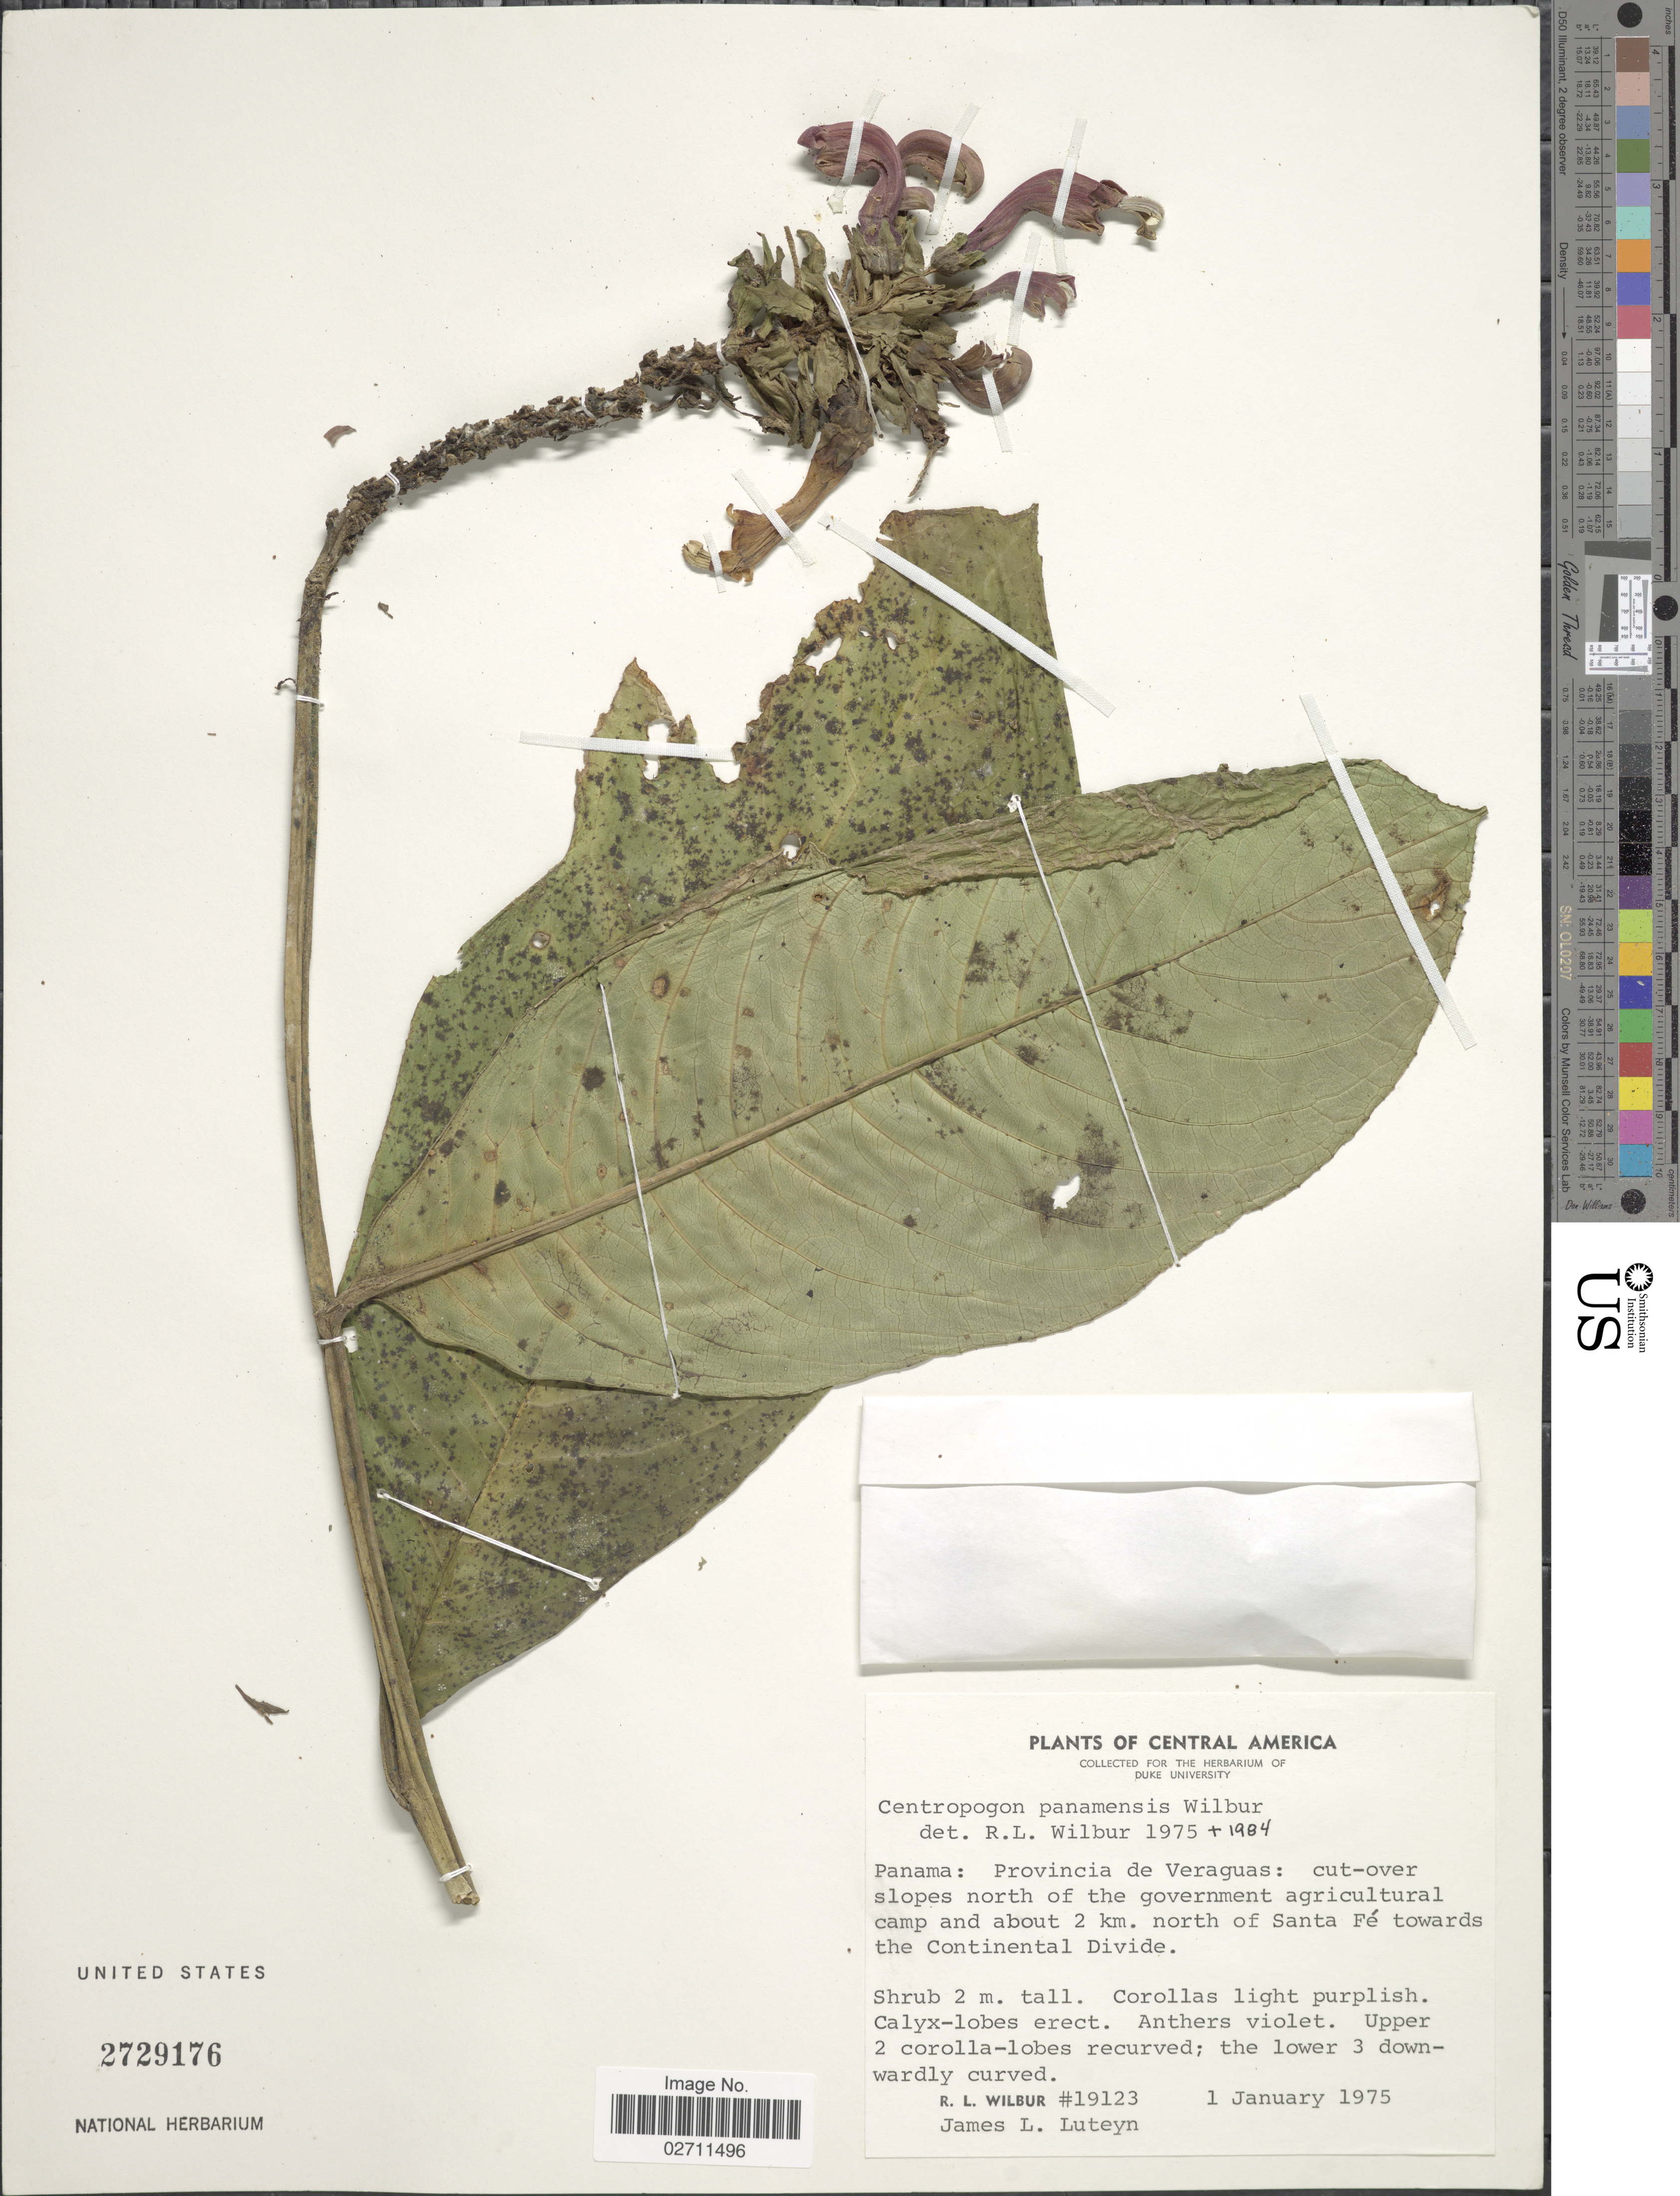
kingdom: Plantae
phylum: Tracheophyta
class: Magnoliopsida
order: Asterales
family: Campanulaceae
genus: Centropogon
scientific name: Centropogon panamensis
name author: Wilbur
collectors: R. L. Wilbur & J. L. Luteyn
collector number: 19123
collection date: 1975-01-01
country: Panama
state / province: Veraguas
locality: About 2 km. north of Santa Fe towards the Continental Divide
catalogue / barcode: US 2729176